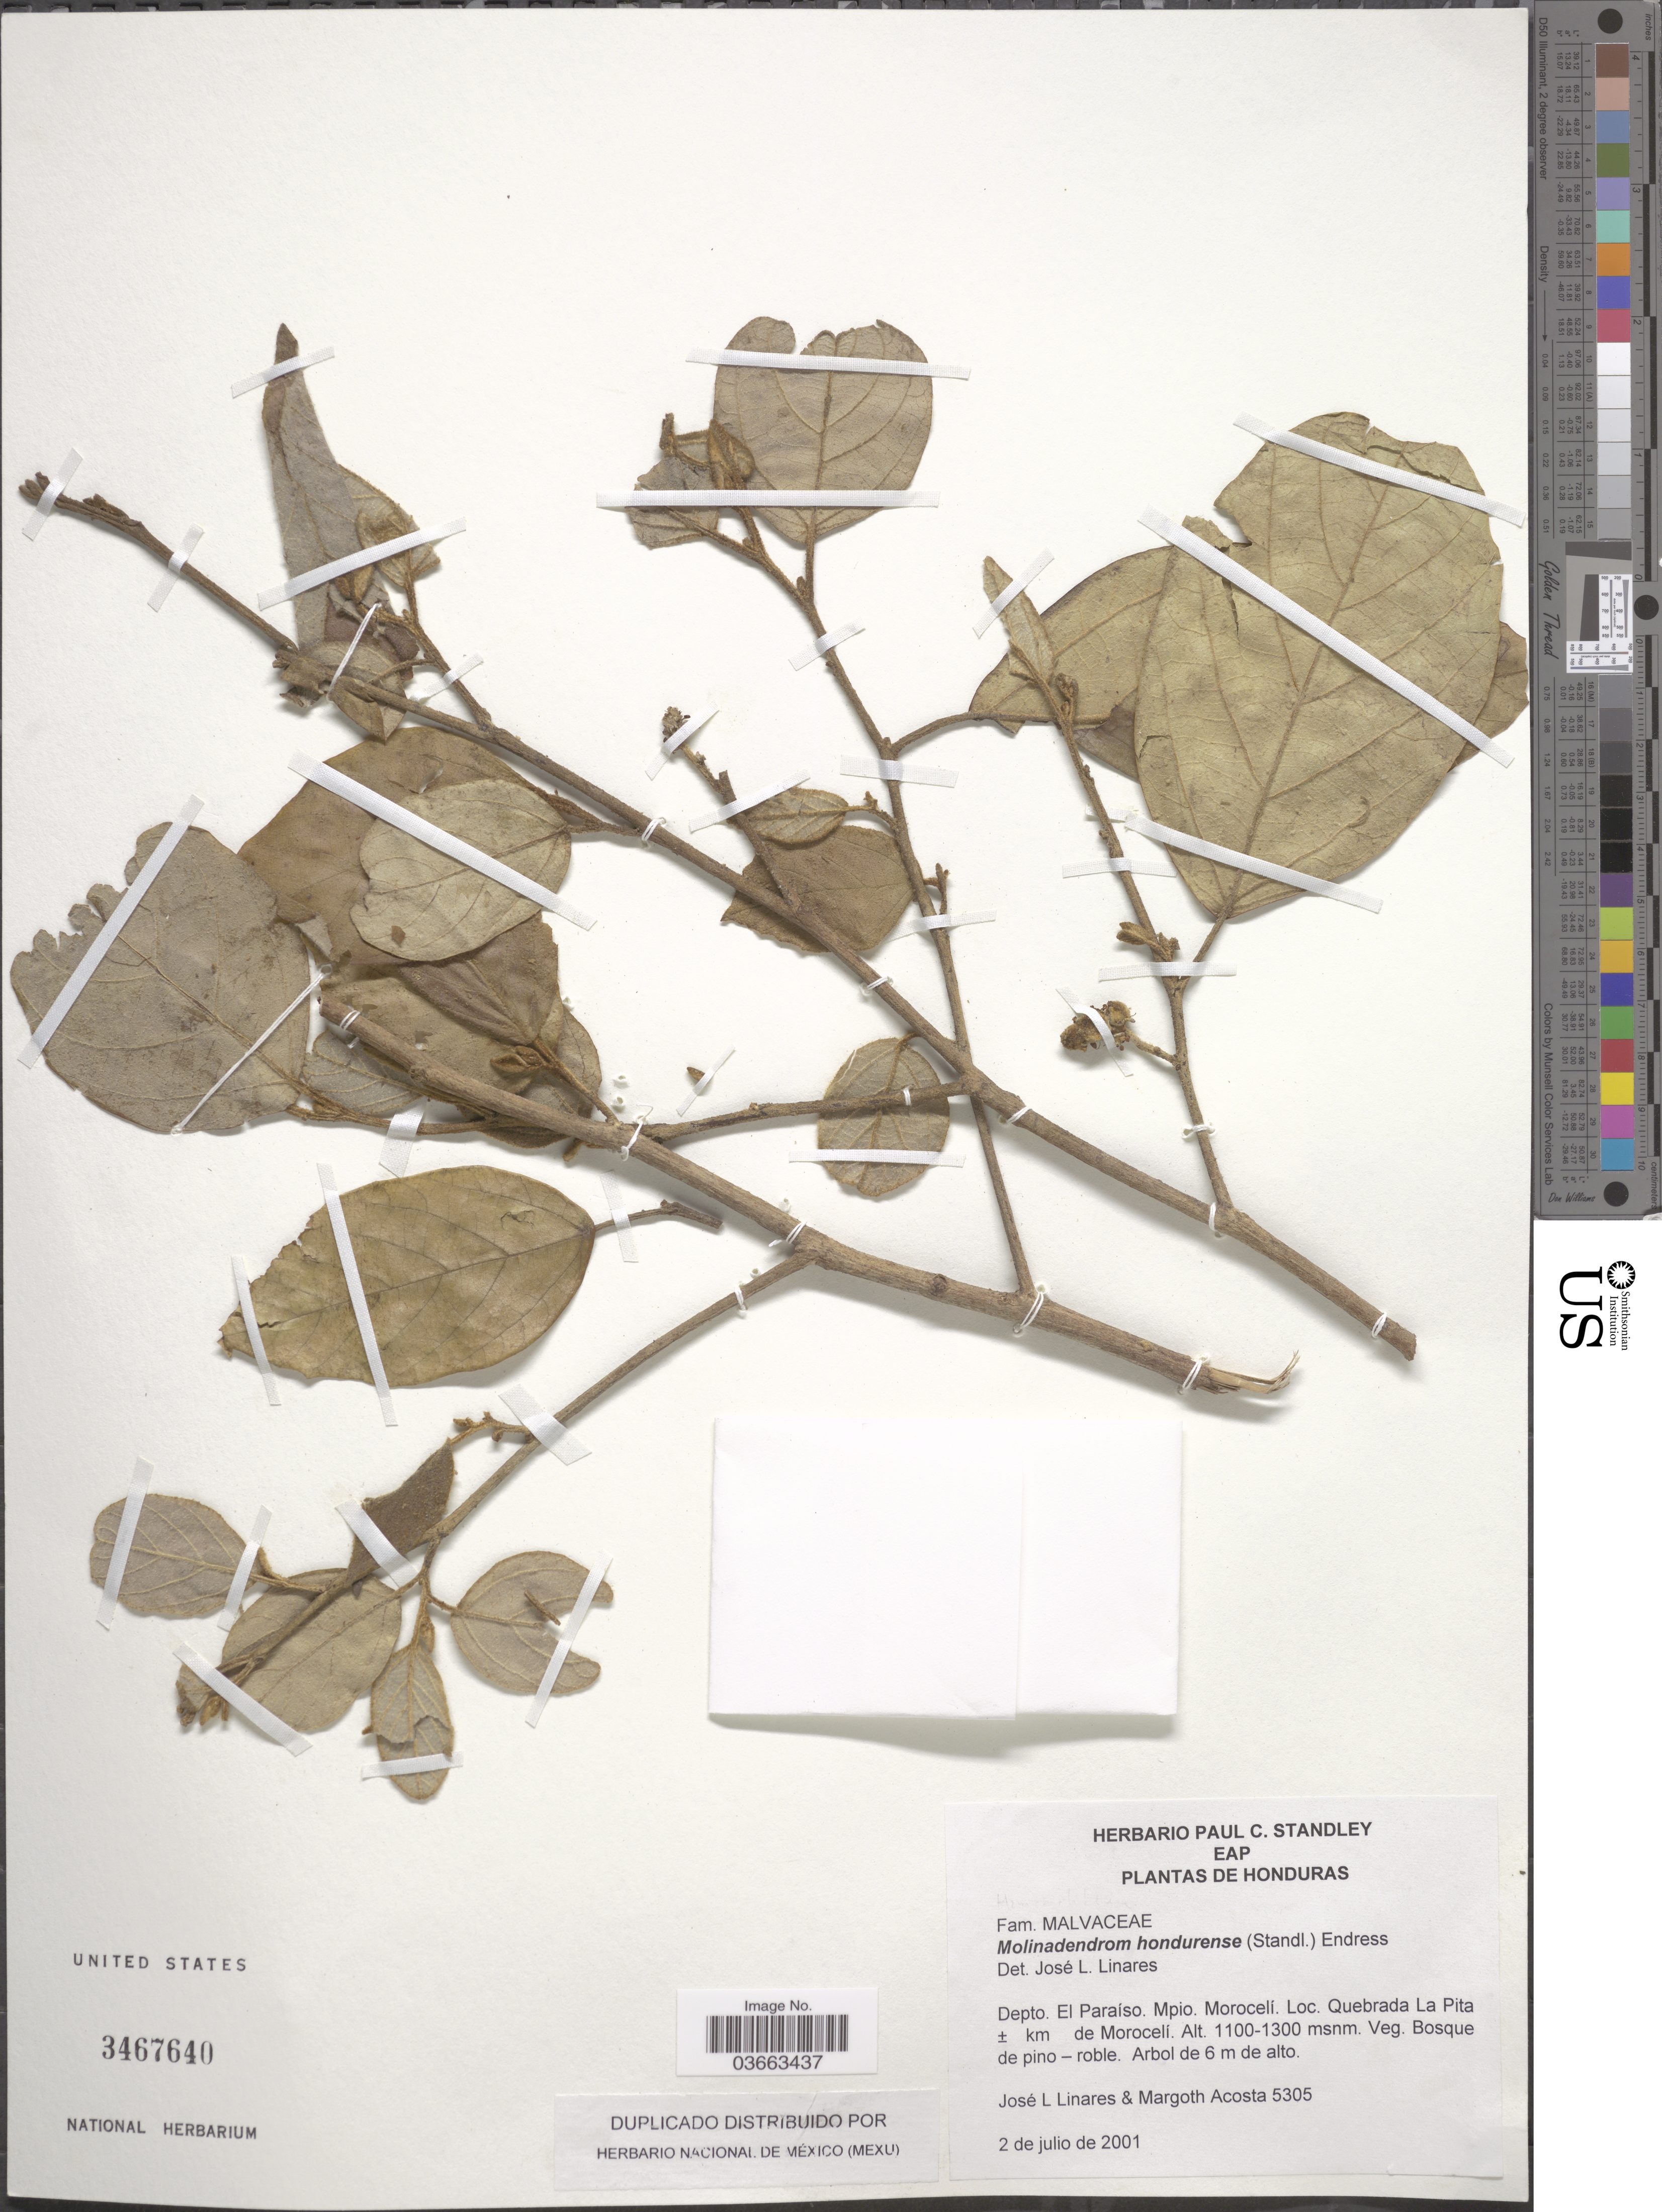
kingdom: Plantae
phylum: Tracheophyta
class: Magnoliopsida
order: Saxifragales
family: Hamamelidaceae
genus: Molinadendron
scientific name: Molinadendron guatemalense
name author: (Harms)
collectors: J. Linares & M. Acosta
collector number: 5305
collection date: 2001-07-02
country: Honduras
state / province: El Paraiso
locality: Depto. El Paraíso. Mpio. Morocelí. Quebrada La Pita ± km de Morocelí.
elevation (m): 1100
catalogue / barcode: US 3467640